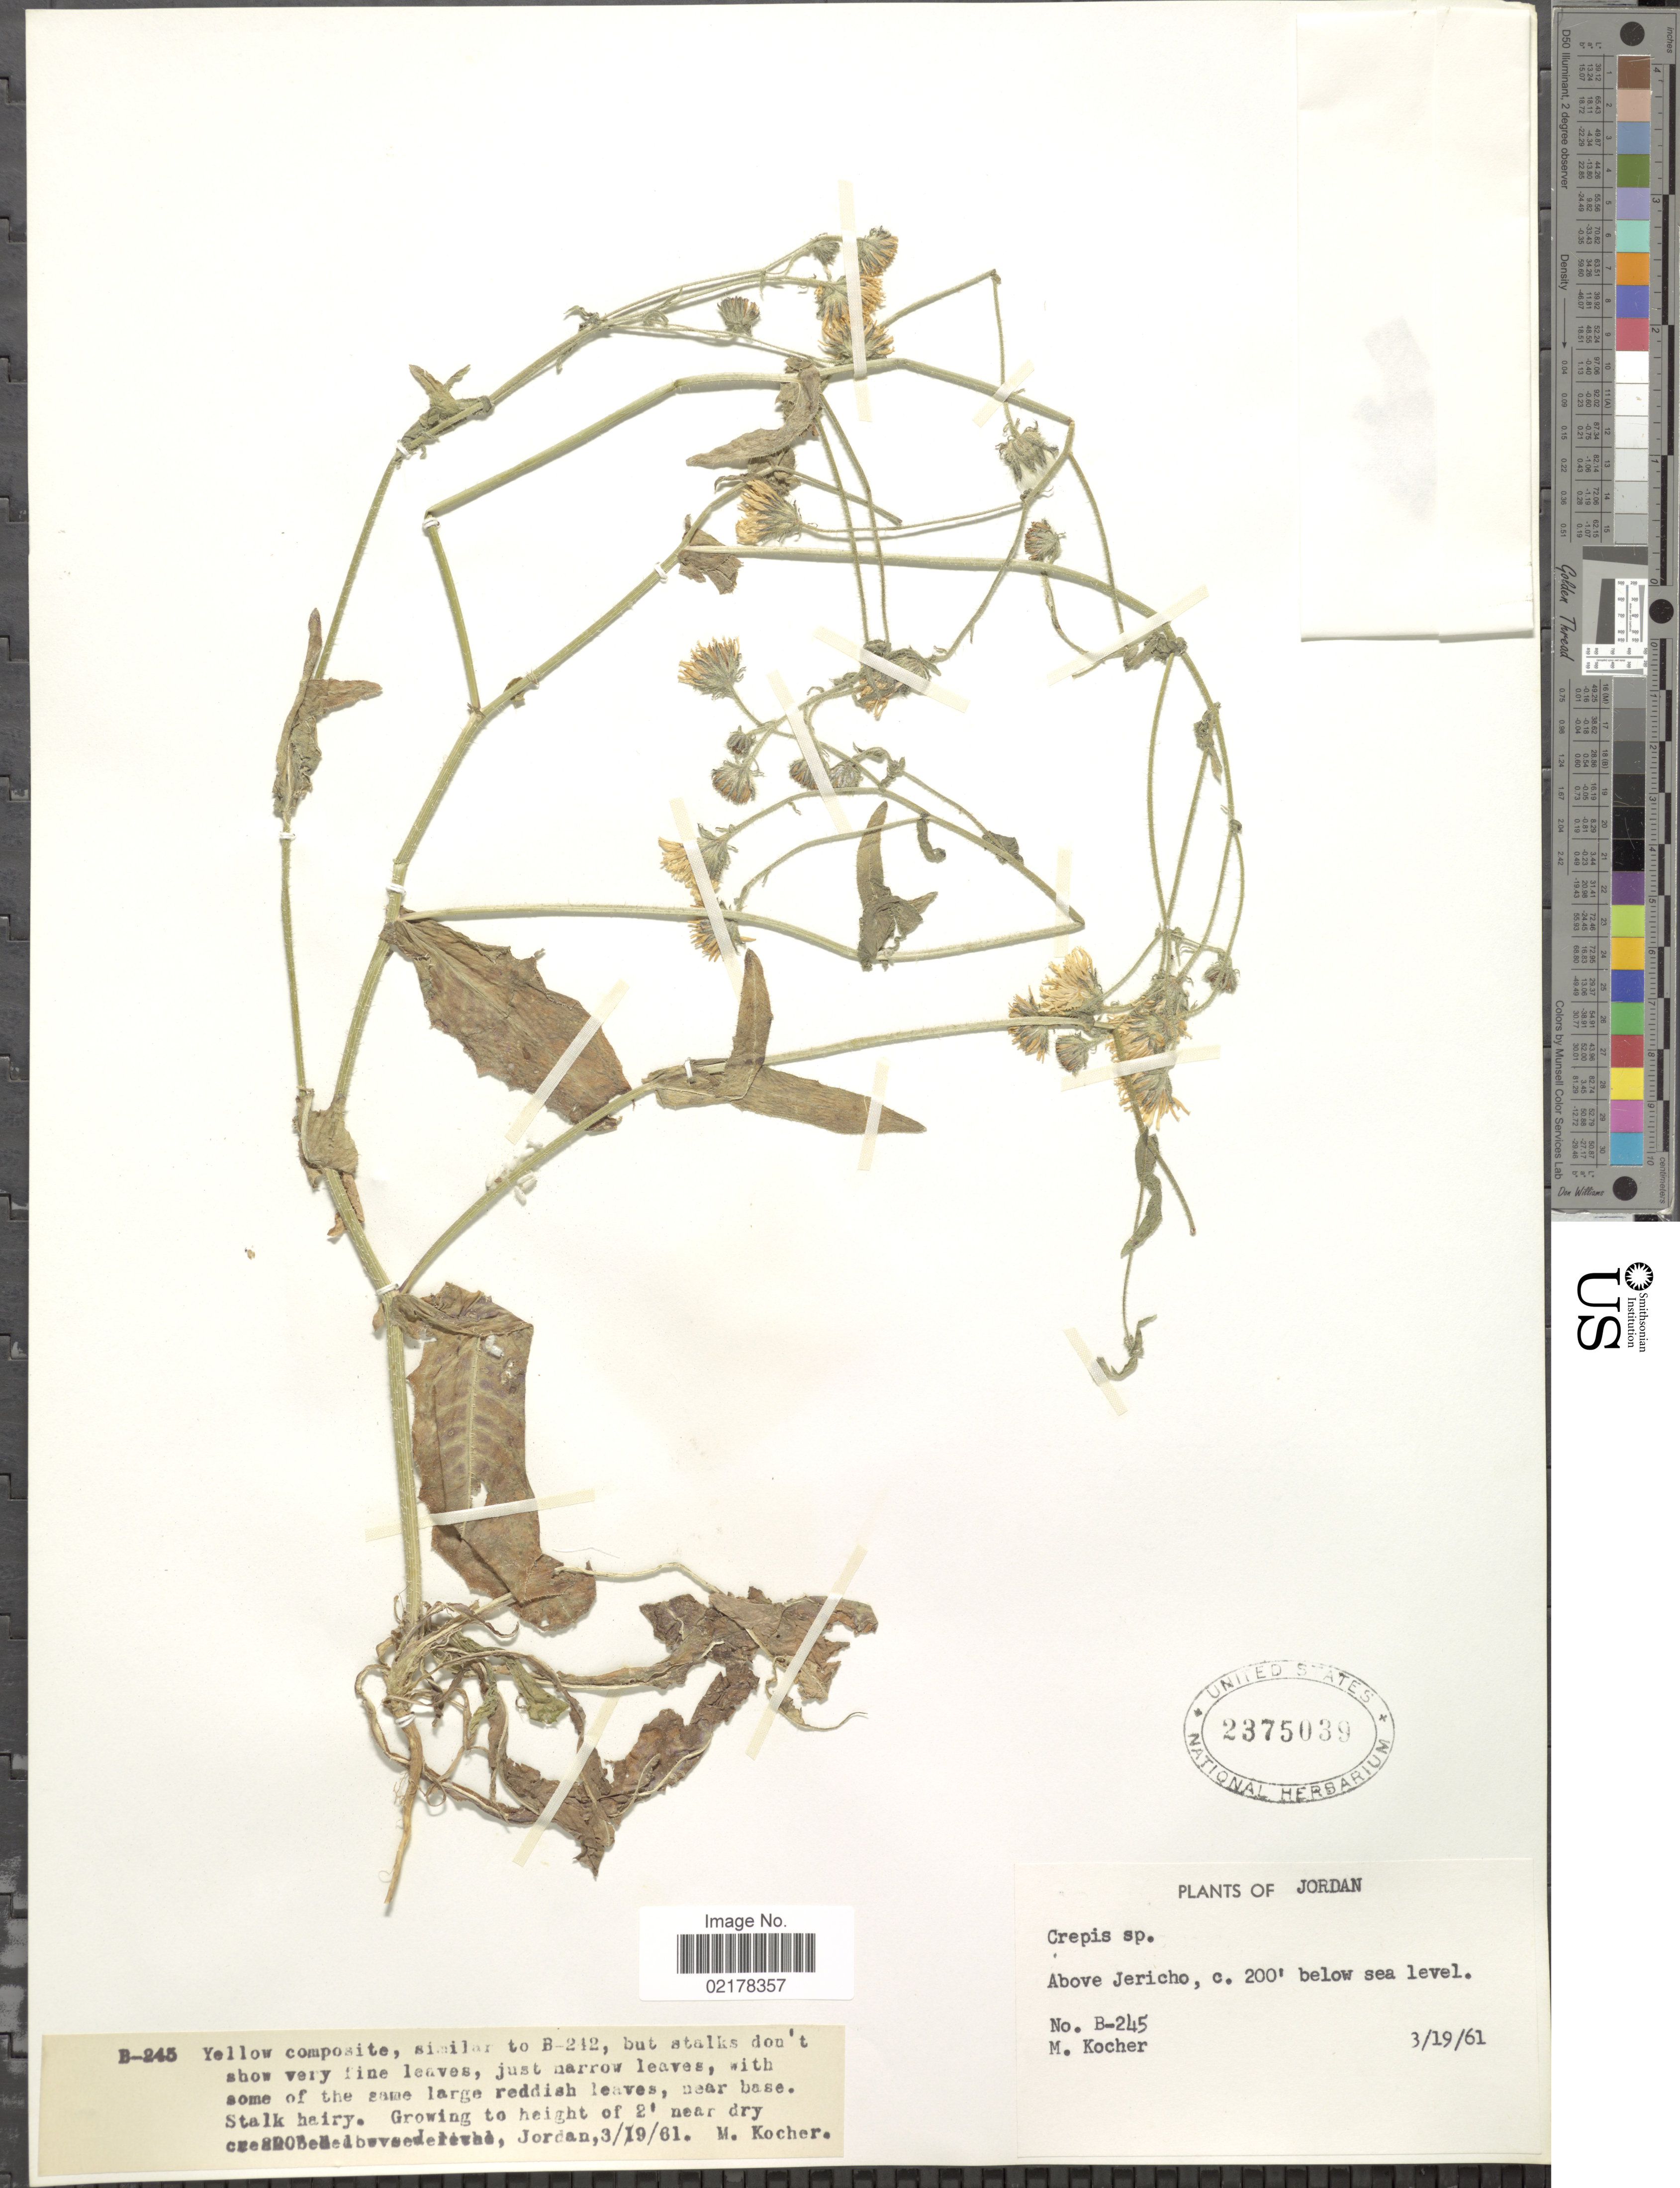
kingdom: Plantae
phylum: Tracheophyta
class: Magnoliopsida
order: Asterales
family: Asteraceae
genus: Crepis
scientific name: Crepis sp.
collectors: M. Kocher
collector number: B-245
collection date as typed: Transcribed d/m/y: 19/3/61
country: Jordan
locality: Above Jericho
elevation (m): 61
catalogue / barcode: US 2375039